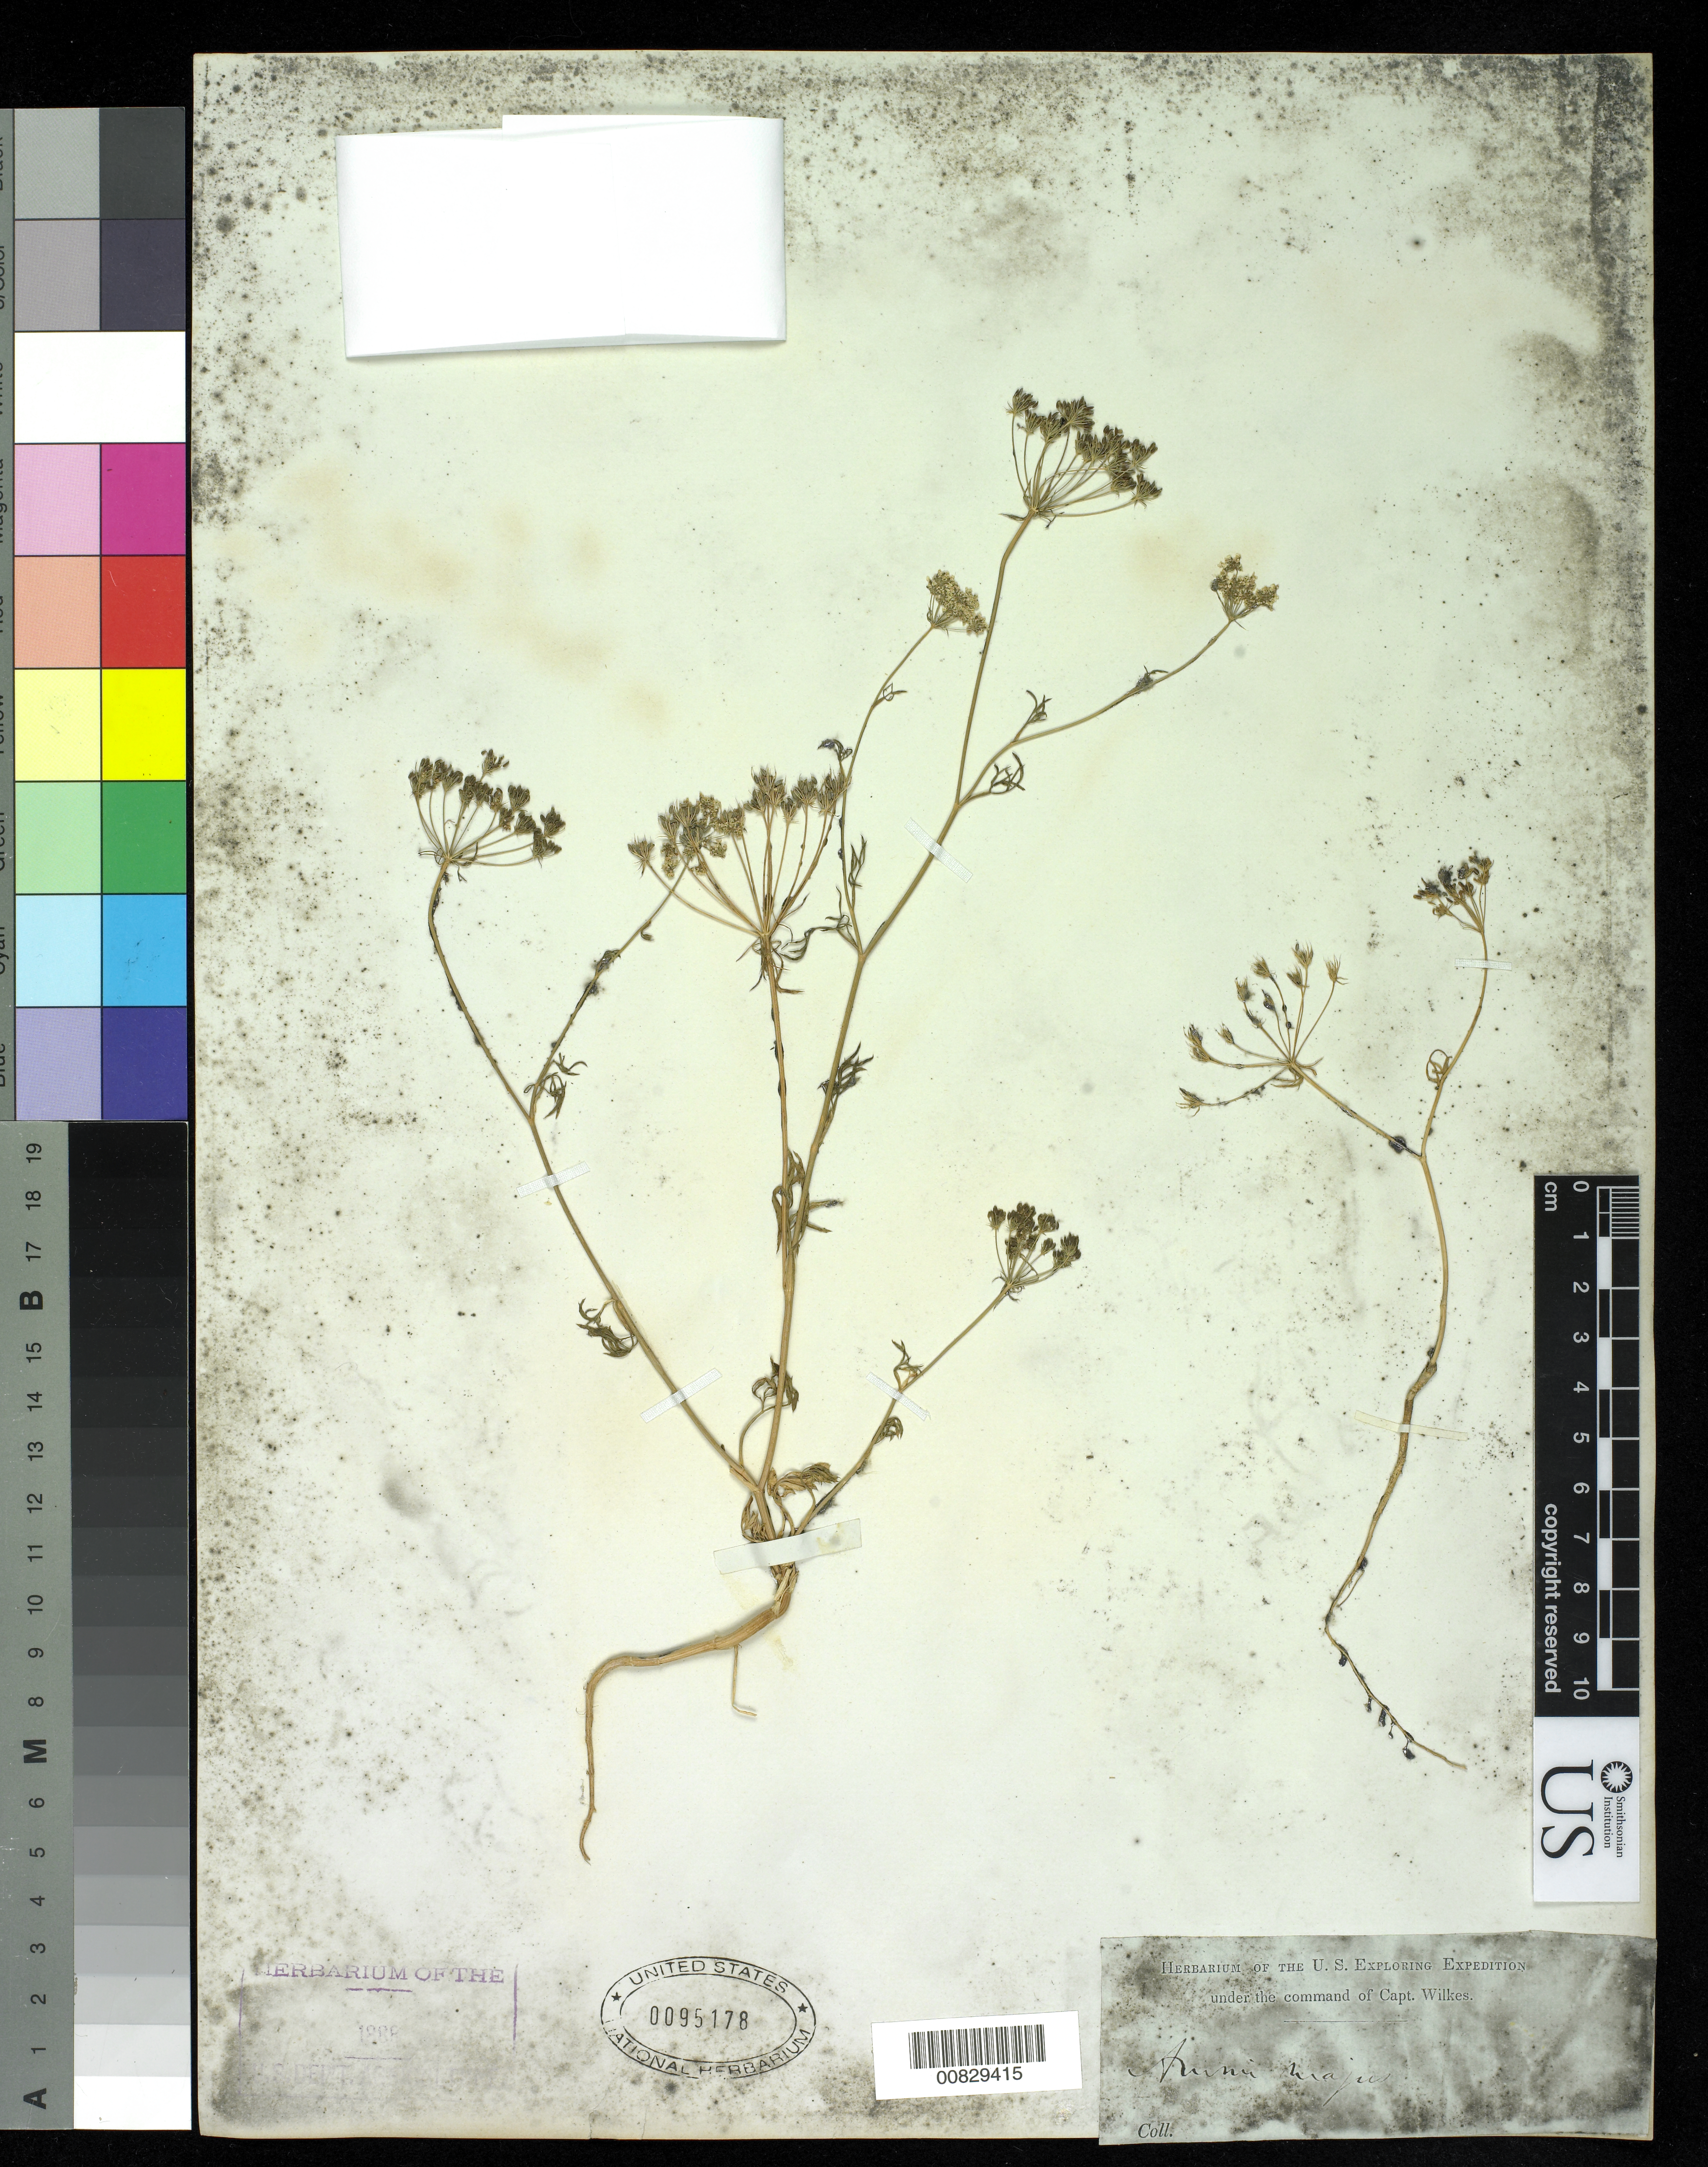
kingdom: Plantae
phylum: Tracheophyta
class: Magnoliopsida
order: Apiales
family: Apiaceae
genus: Ammi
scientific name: Ammi majus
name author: L.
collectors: Wilkes Explor. Exped.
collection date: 1838/1842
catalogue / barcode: US 95178